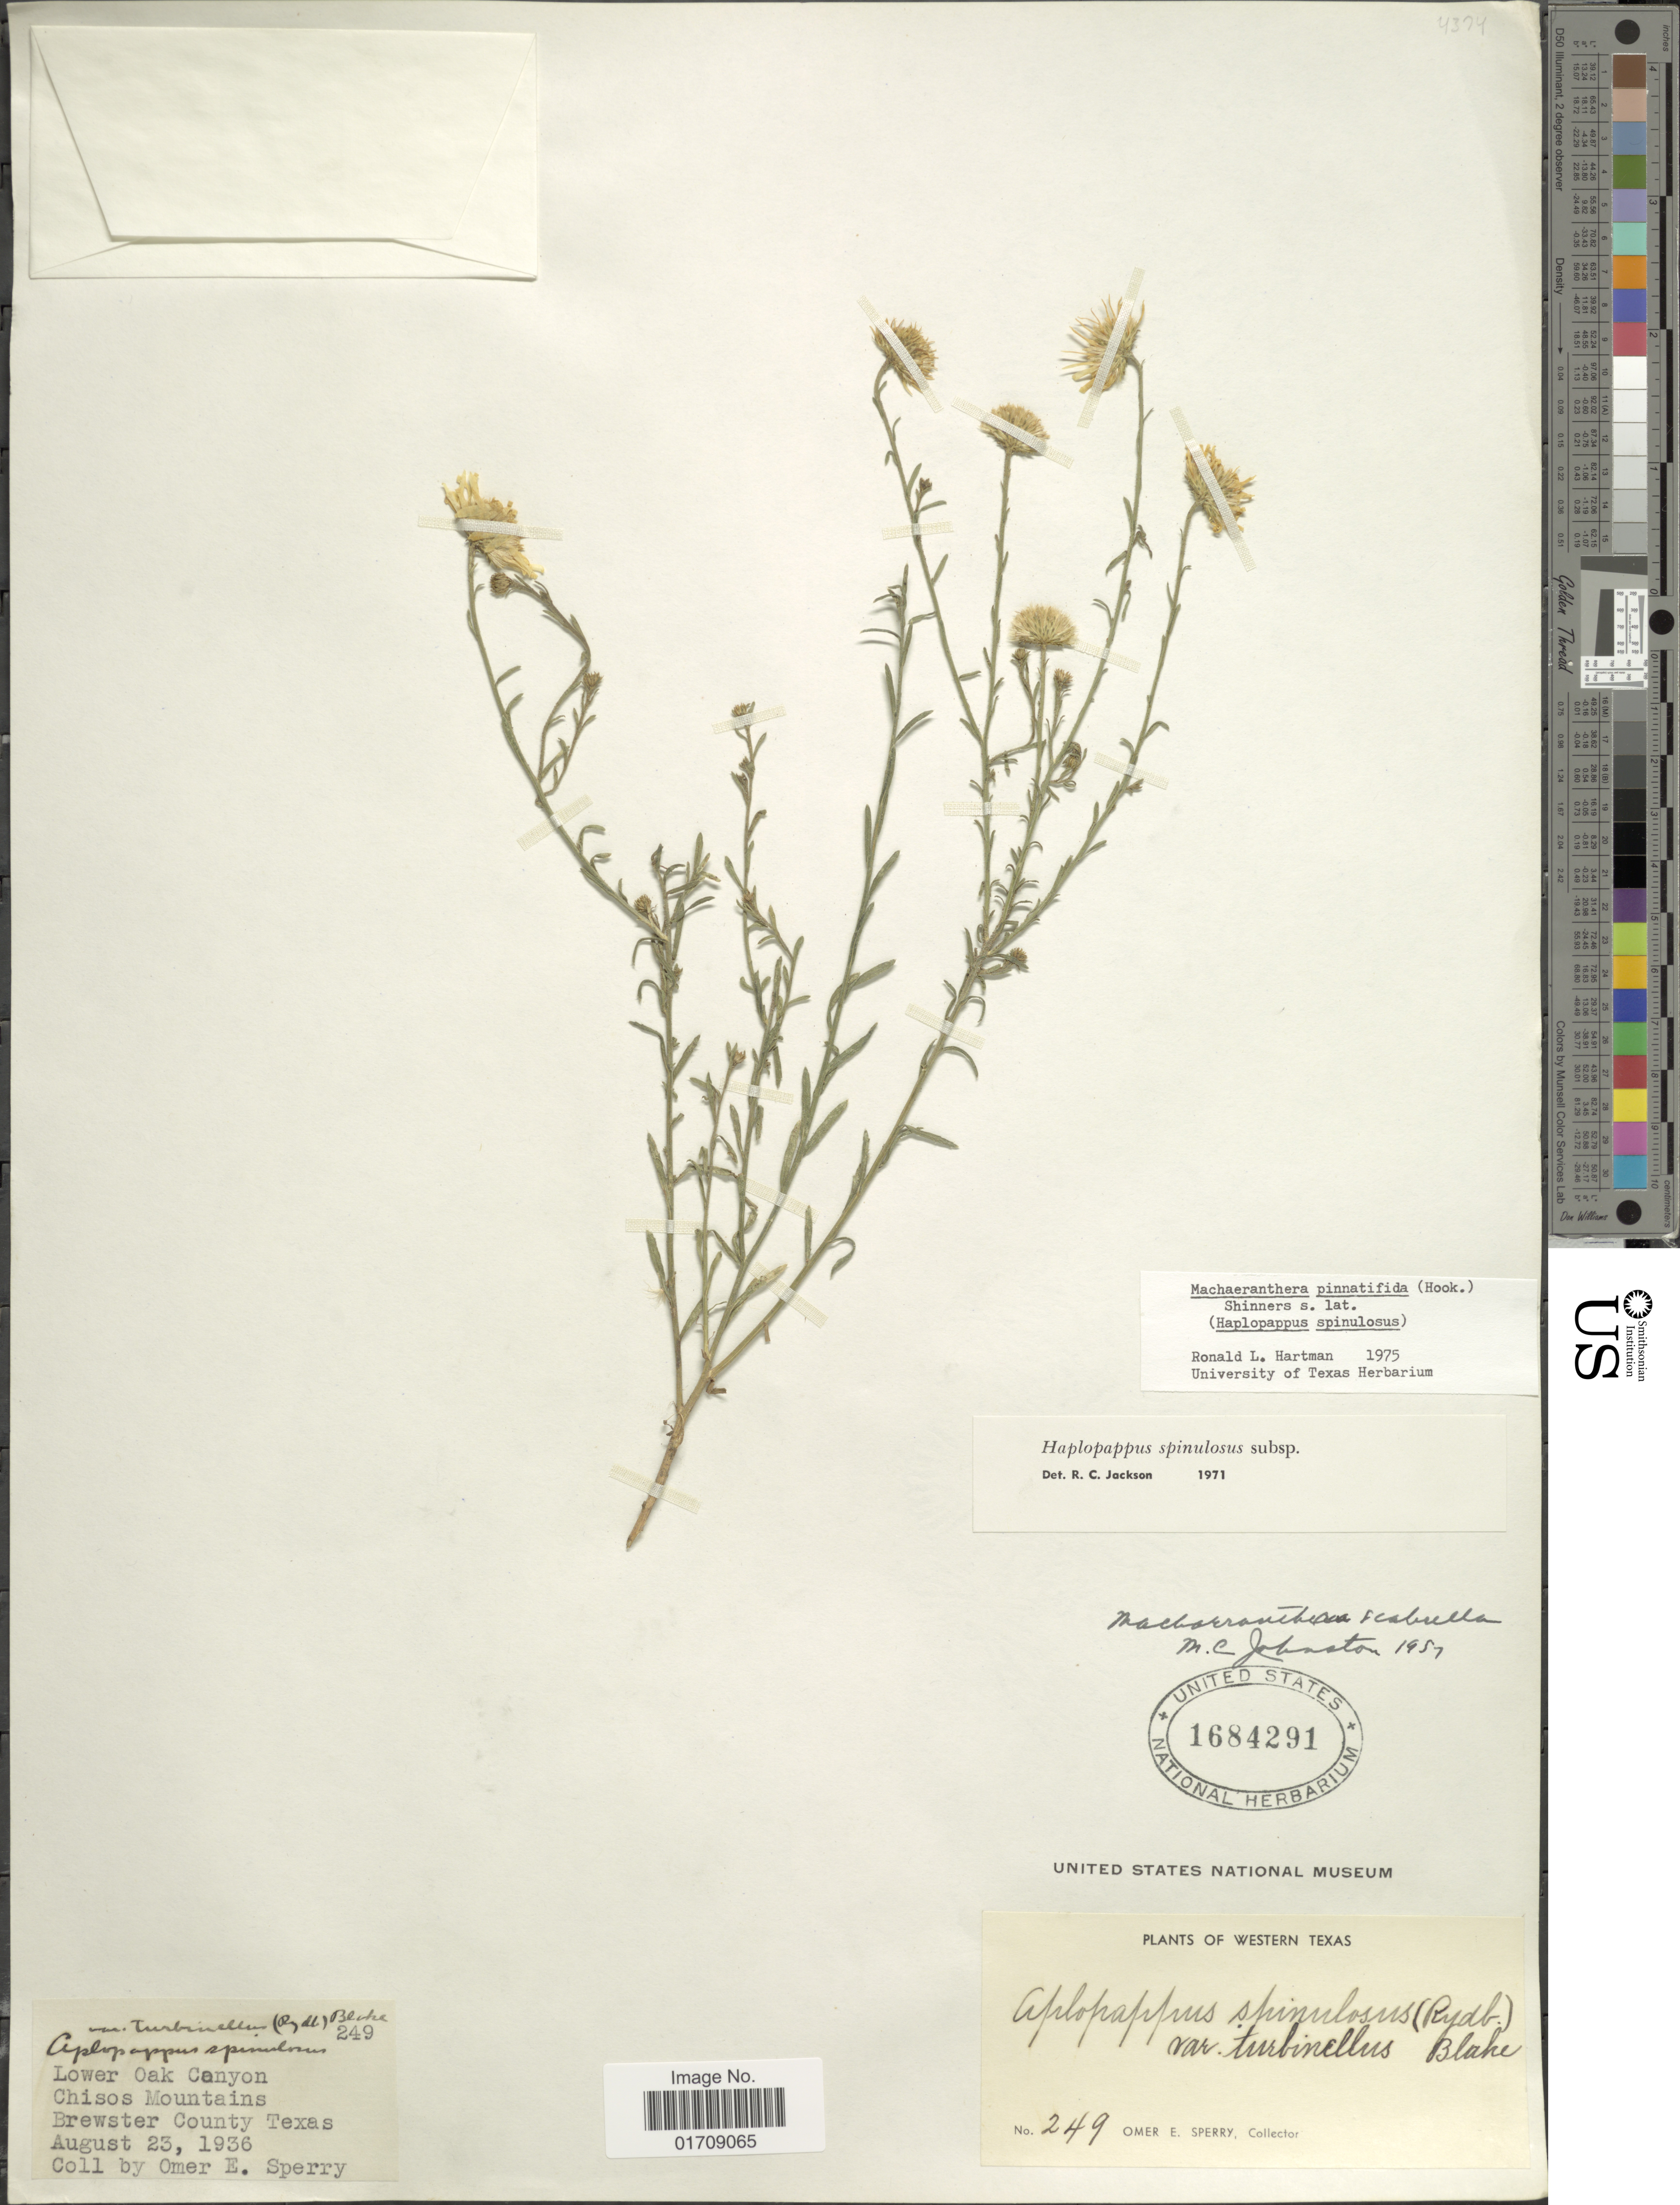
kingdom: Plantae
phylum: Tracheophyta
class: Magnoliopsida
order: Asterales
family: Asteraceae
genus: Machaeranthera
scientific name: Machaeranthera pinnatifida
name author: (Hook.) Shinners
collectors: O. E. Sperry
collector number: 249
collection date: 1936-08-23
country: United States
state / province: Texas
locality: Lower Oak Canyon, Chisos Mountains, Brewster County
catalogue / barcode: US 1684291